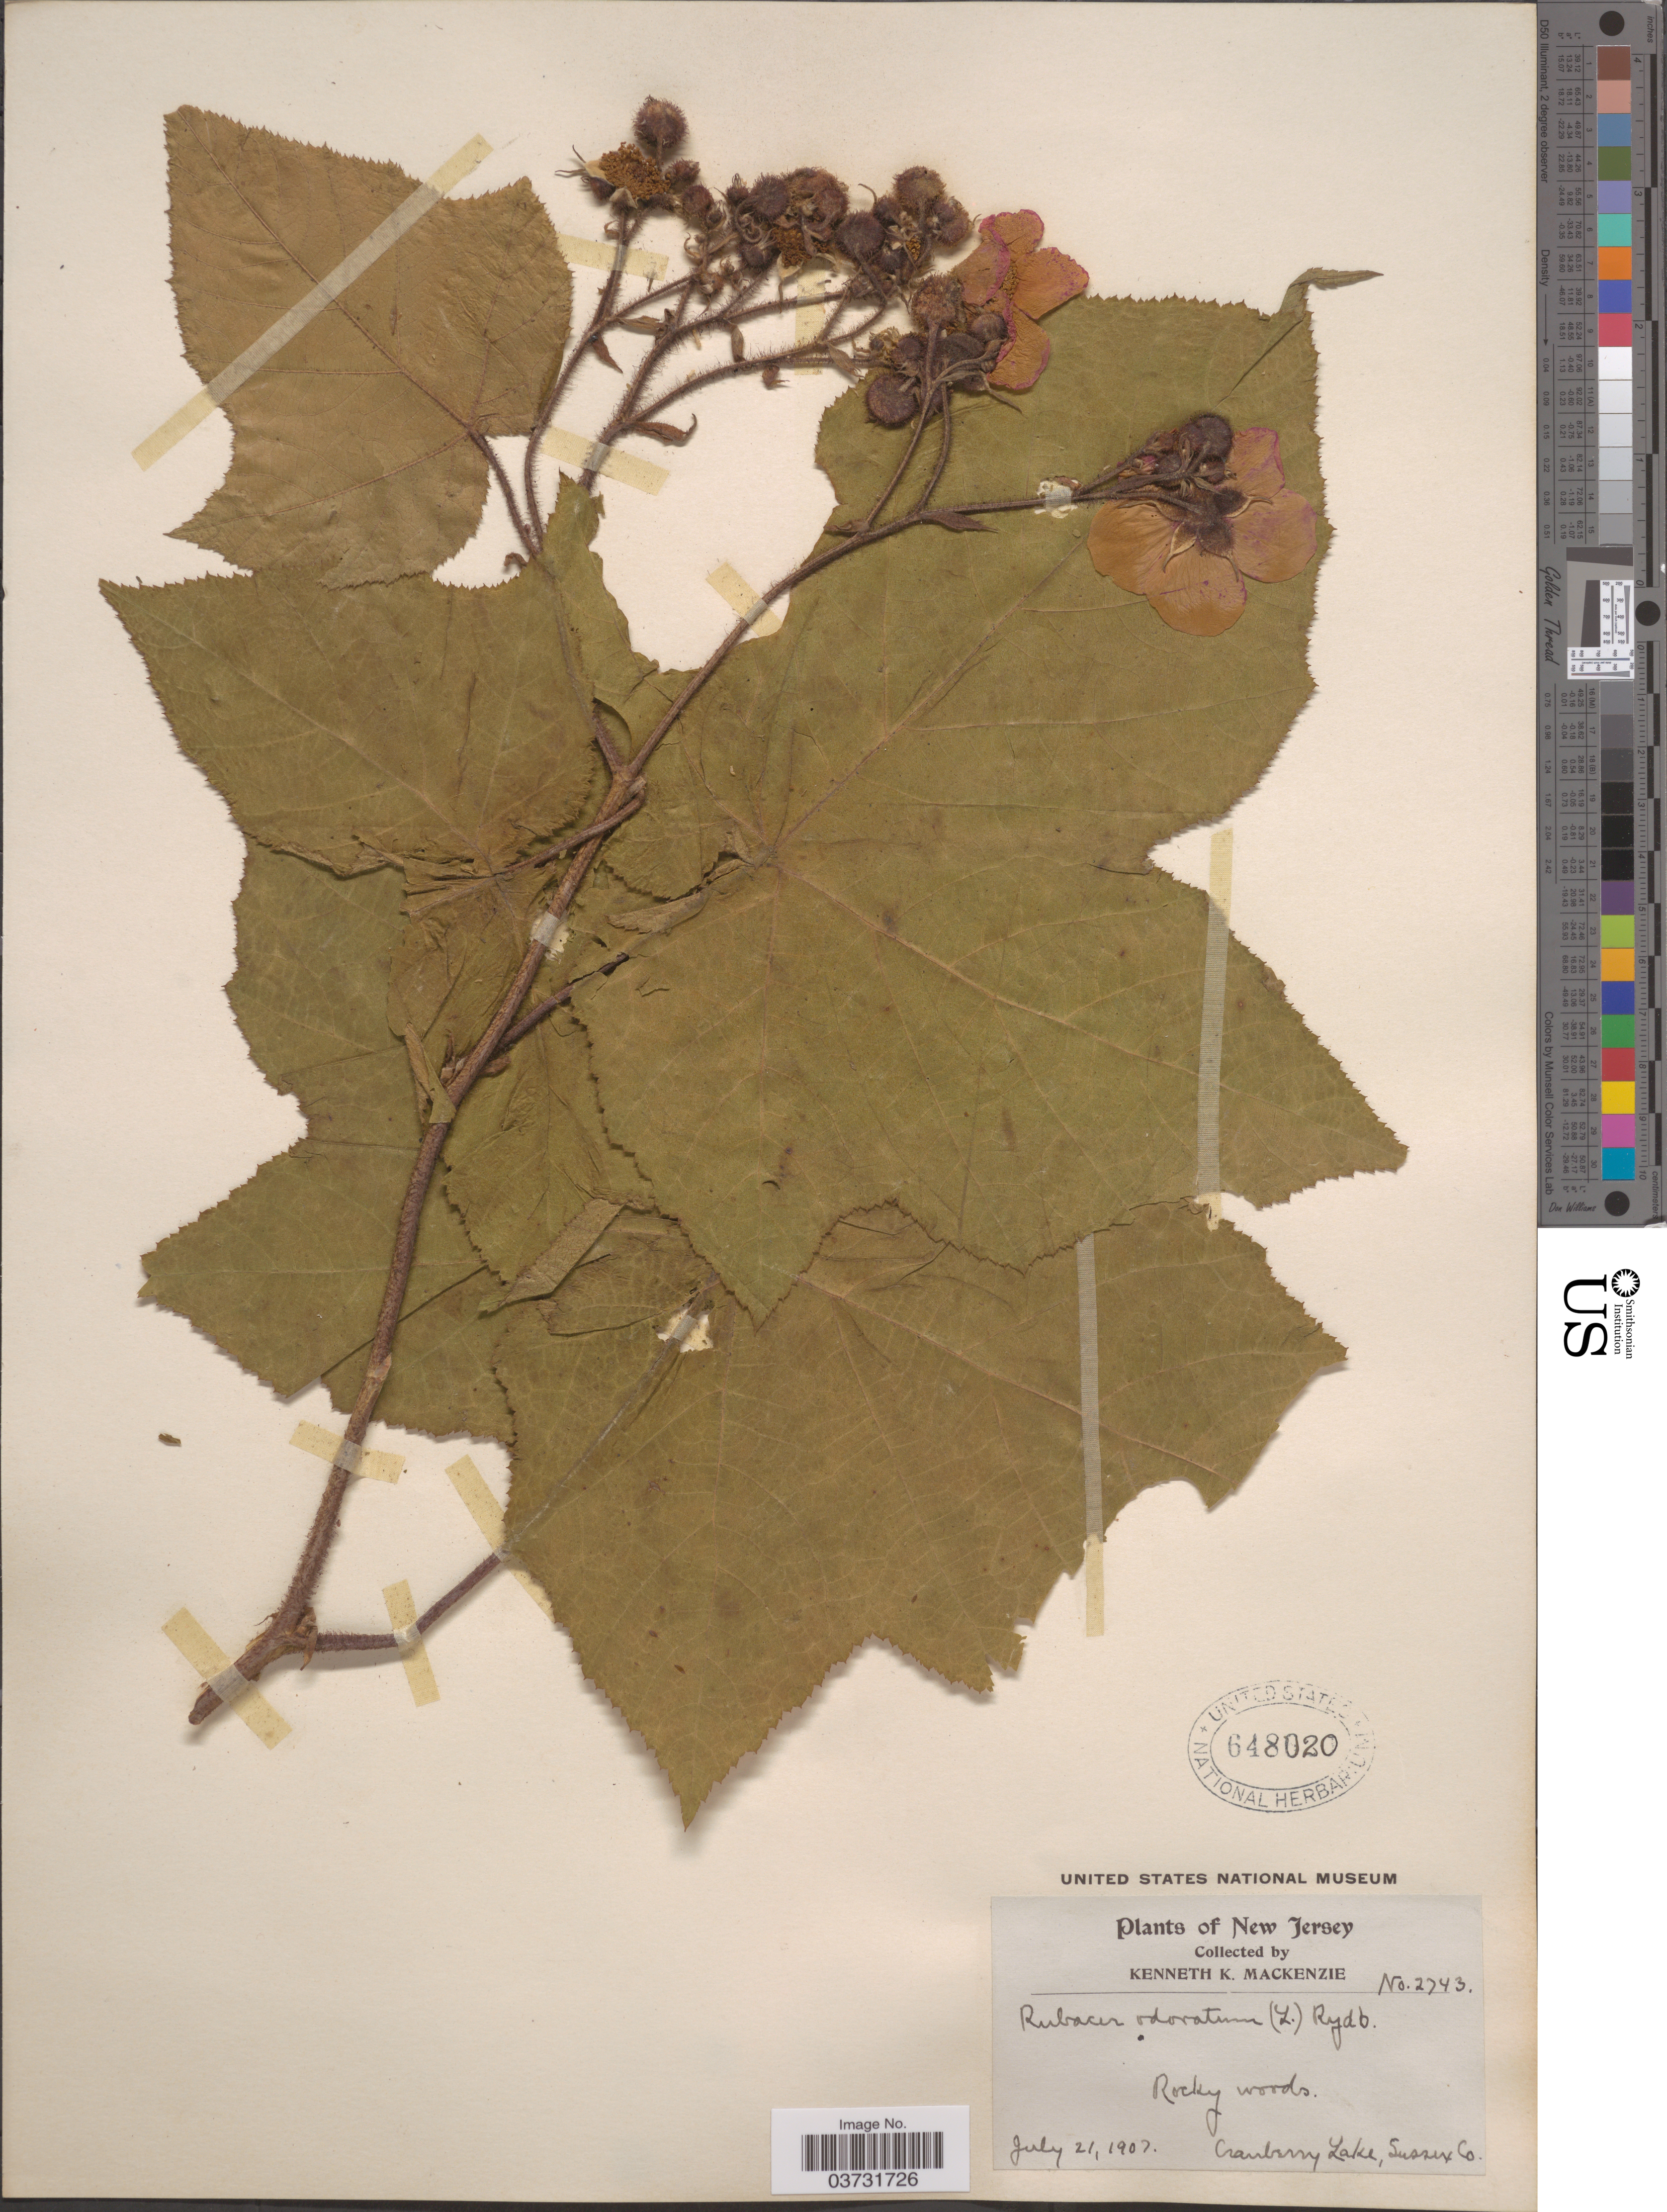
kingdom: Plantae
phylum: Tracheophyta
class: Magnoliopsida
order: Rosales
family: Rosaceae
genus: Rubus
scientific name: Rubus odoratus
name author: L.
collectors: K. K. Mackenzie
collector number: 2743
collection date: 1907-07-21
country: United States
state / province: New Jersey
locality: Cranberry Lake, Sussex Co.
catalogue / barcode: US 648020